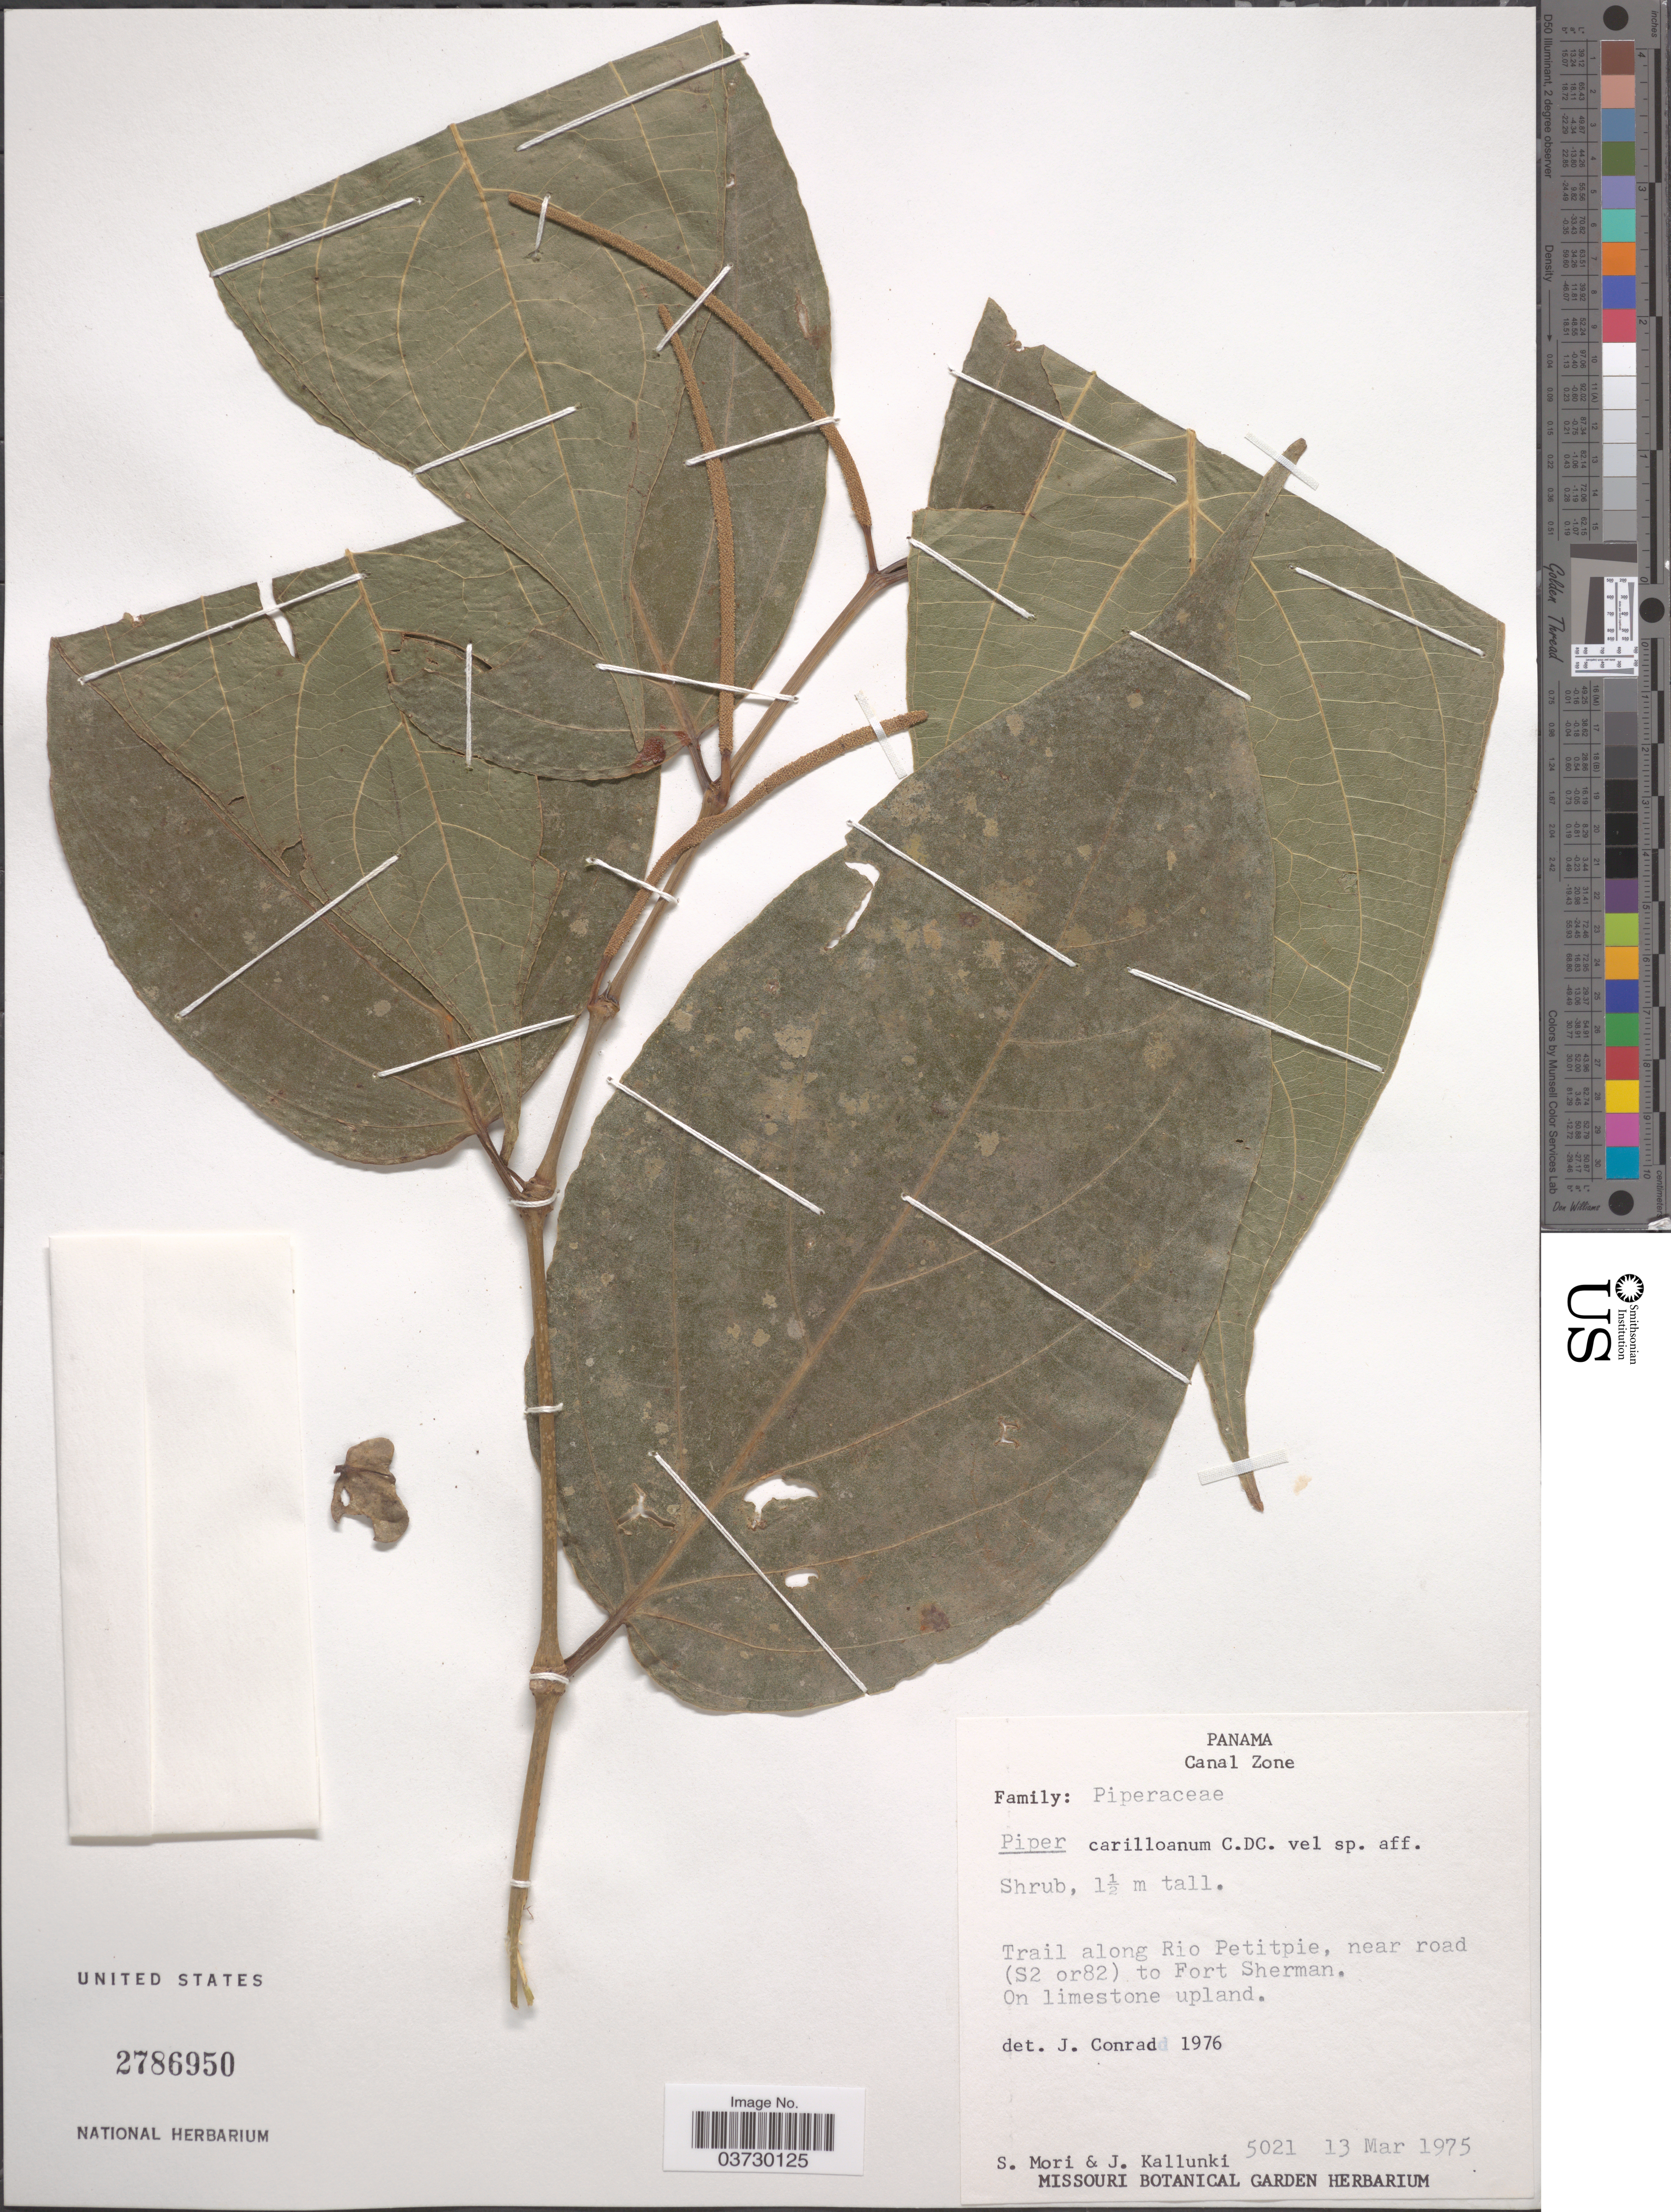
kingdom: Plantae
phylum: Tracheophyta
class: Magnoliopsida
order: Piperales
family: Piperaceae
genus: Piper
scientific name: Piper carrilloanum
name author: C. DC.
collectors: S. Mori & J. Kallunki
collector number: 5021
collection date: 1975-03-13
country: Panama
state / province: Colón / Panamá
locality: Canal Zone. Trail along Rio Petitpie, near road (S2 or82) to Fort Sherman. On limestone upland.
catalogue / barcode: US 2786950